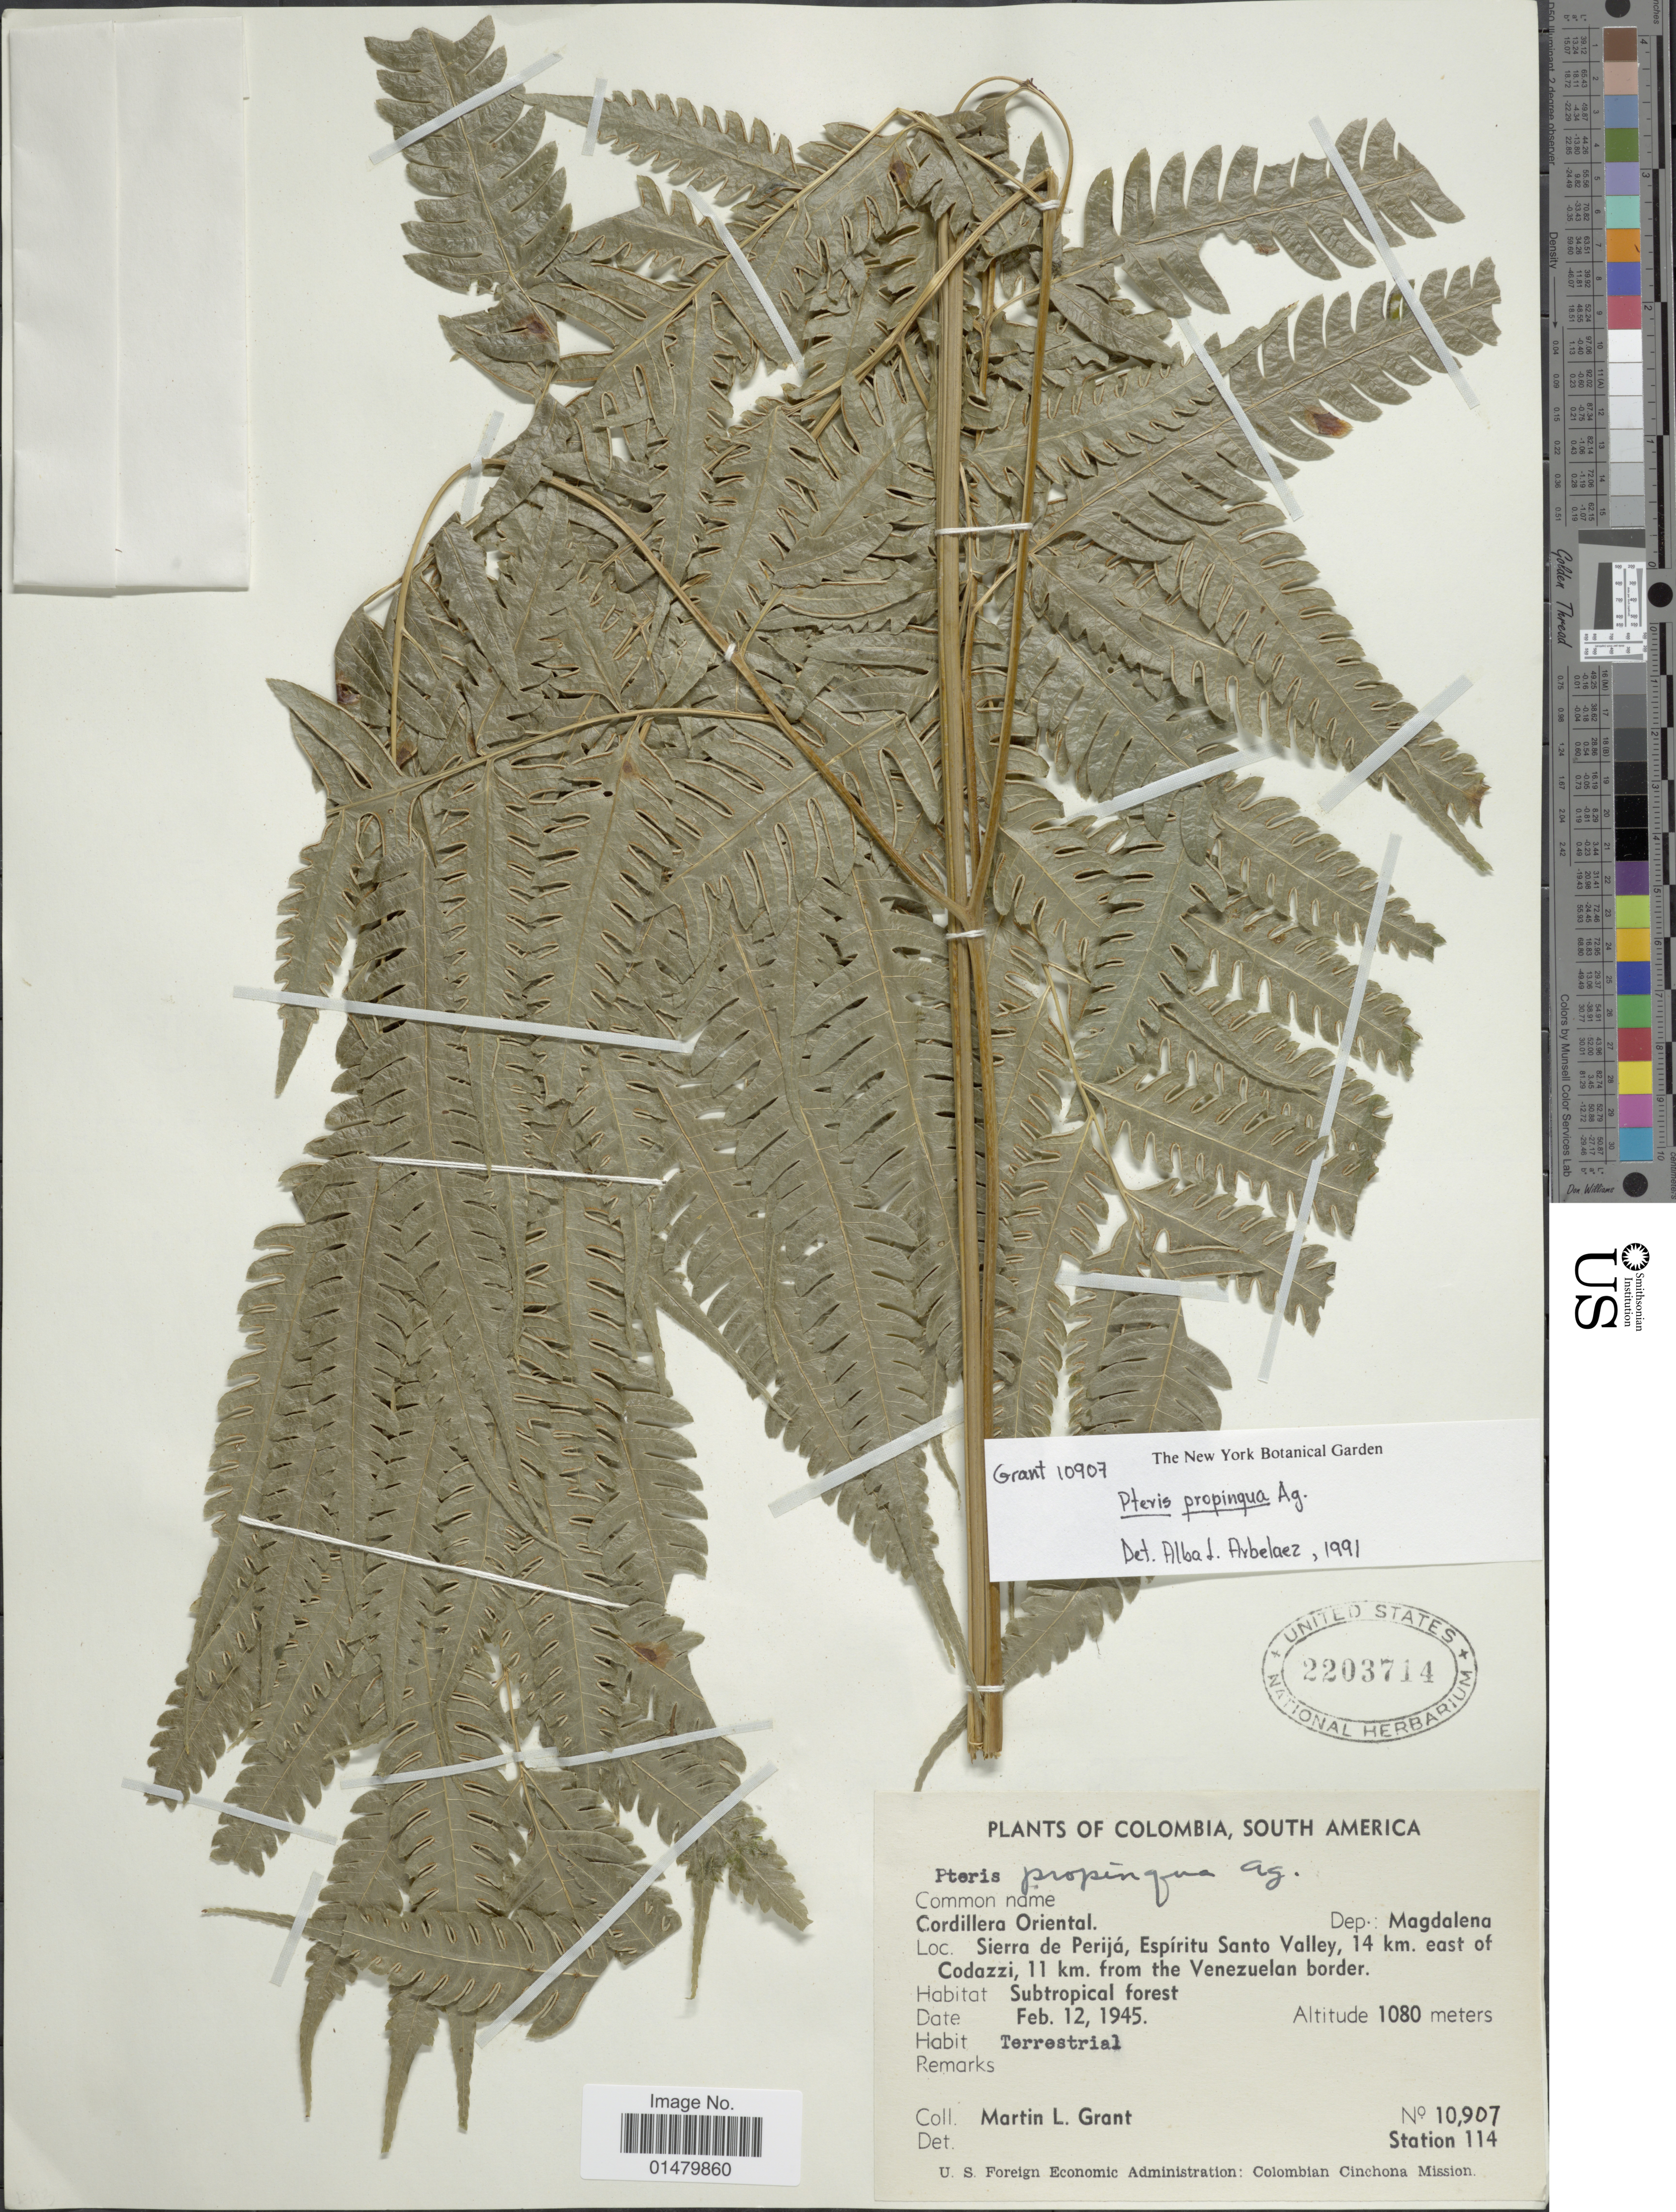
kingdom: Plantae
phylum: Tracheophyta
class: Polypodiopsida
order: Polypodiales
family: Pteridaceae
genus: Pteris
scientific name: Pteris propinqua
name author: J. Agardh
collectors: M. L. Grant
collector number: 10907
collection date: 1945-02-12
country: Colombia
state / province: Magdalena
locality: Cordillera Oriental. Dep.: Magdalena. Sierra de Perija, Espiritu Santa Valley, 14 km. east of Codazzi, 11 km. from the Venezuelan border.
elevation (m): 1080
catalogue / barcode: US 2203714